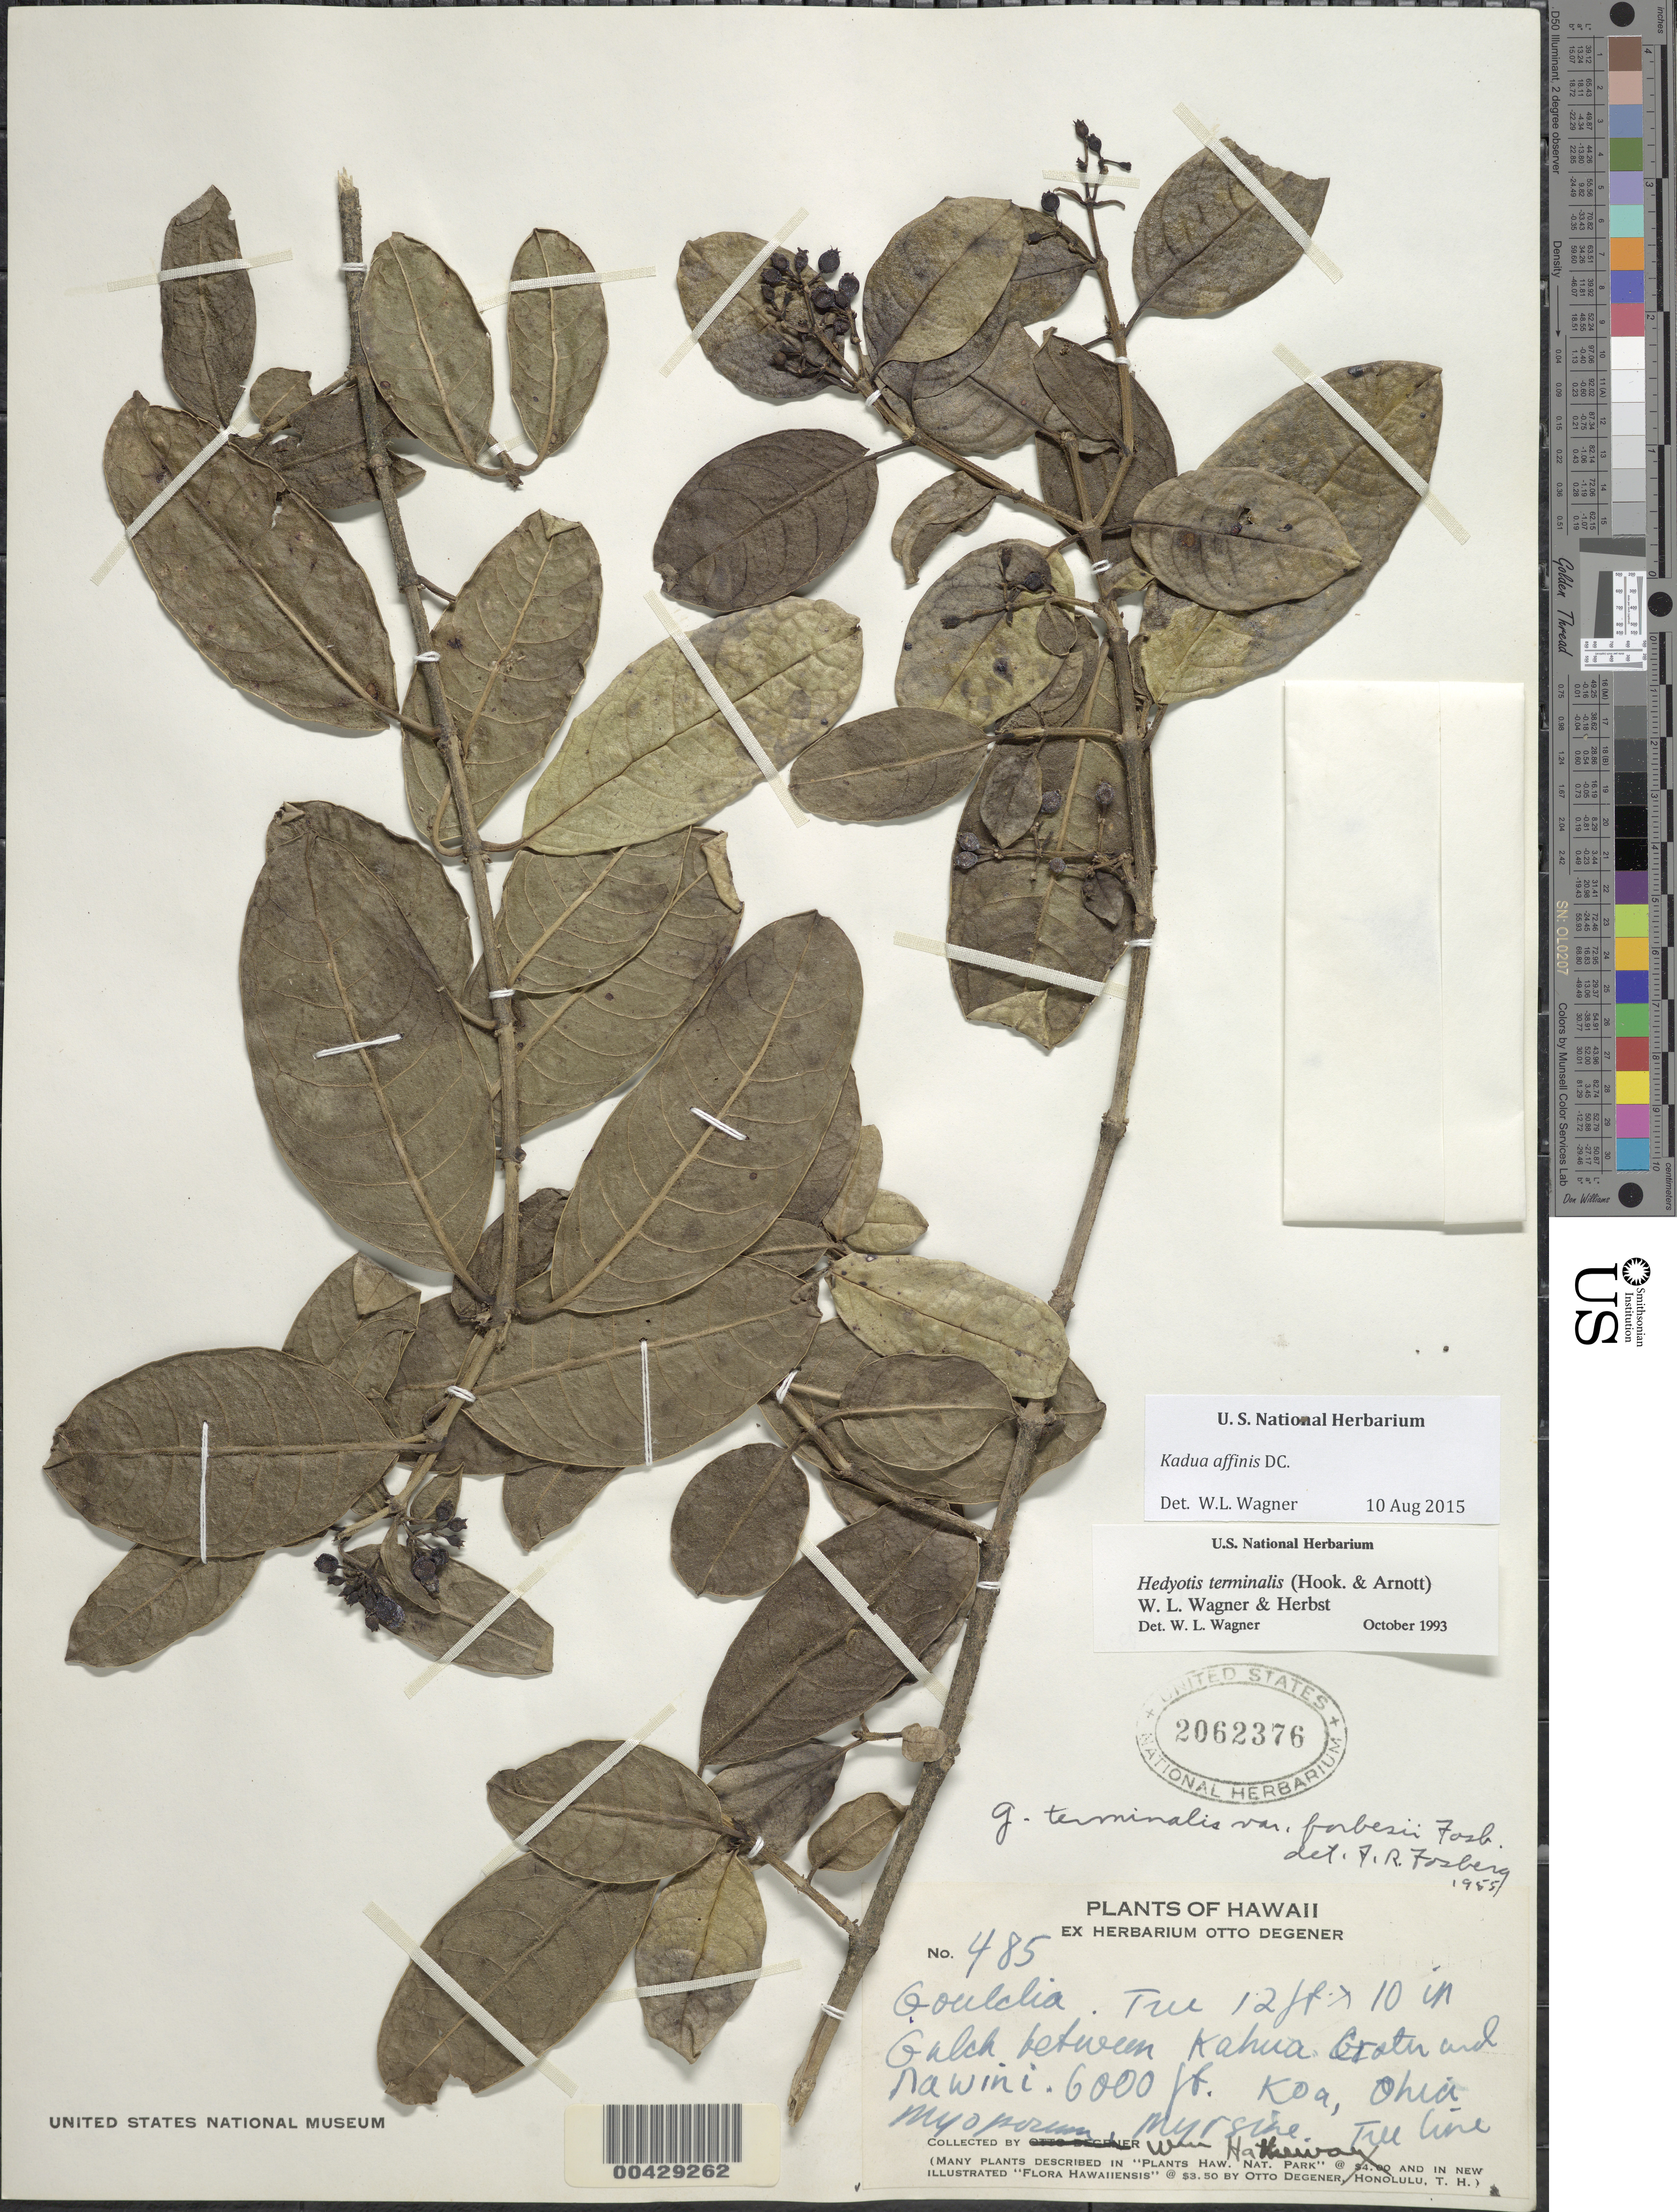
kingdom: Plantae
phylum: Tracheophyta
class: Magnoliopsida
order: Gentianales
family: Rubiaceae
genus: Kadua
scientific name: Kadua affinis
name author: DC.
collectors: W. H. Hatheway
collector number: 485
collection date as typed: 1900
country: United States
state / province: Hawaii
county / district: Hawaii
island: Hawaii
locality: Gulch between Kahua Crater and Nawini, Koa, Ohia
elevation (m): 1829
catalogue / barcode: US 2062376